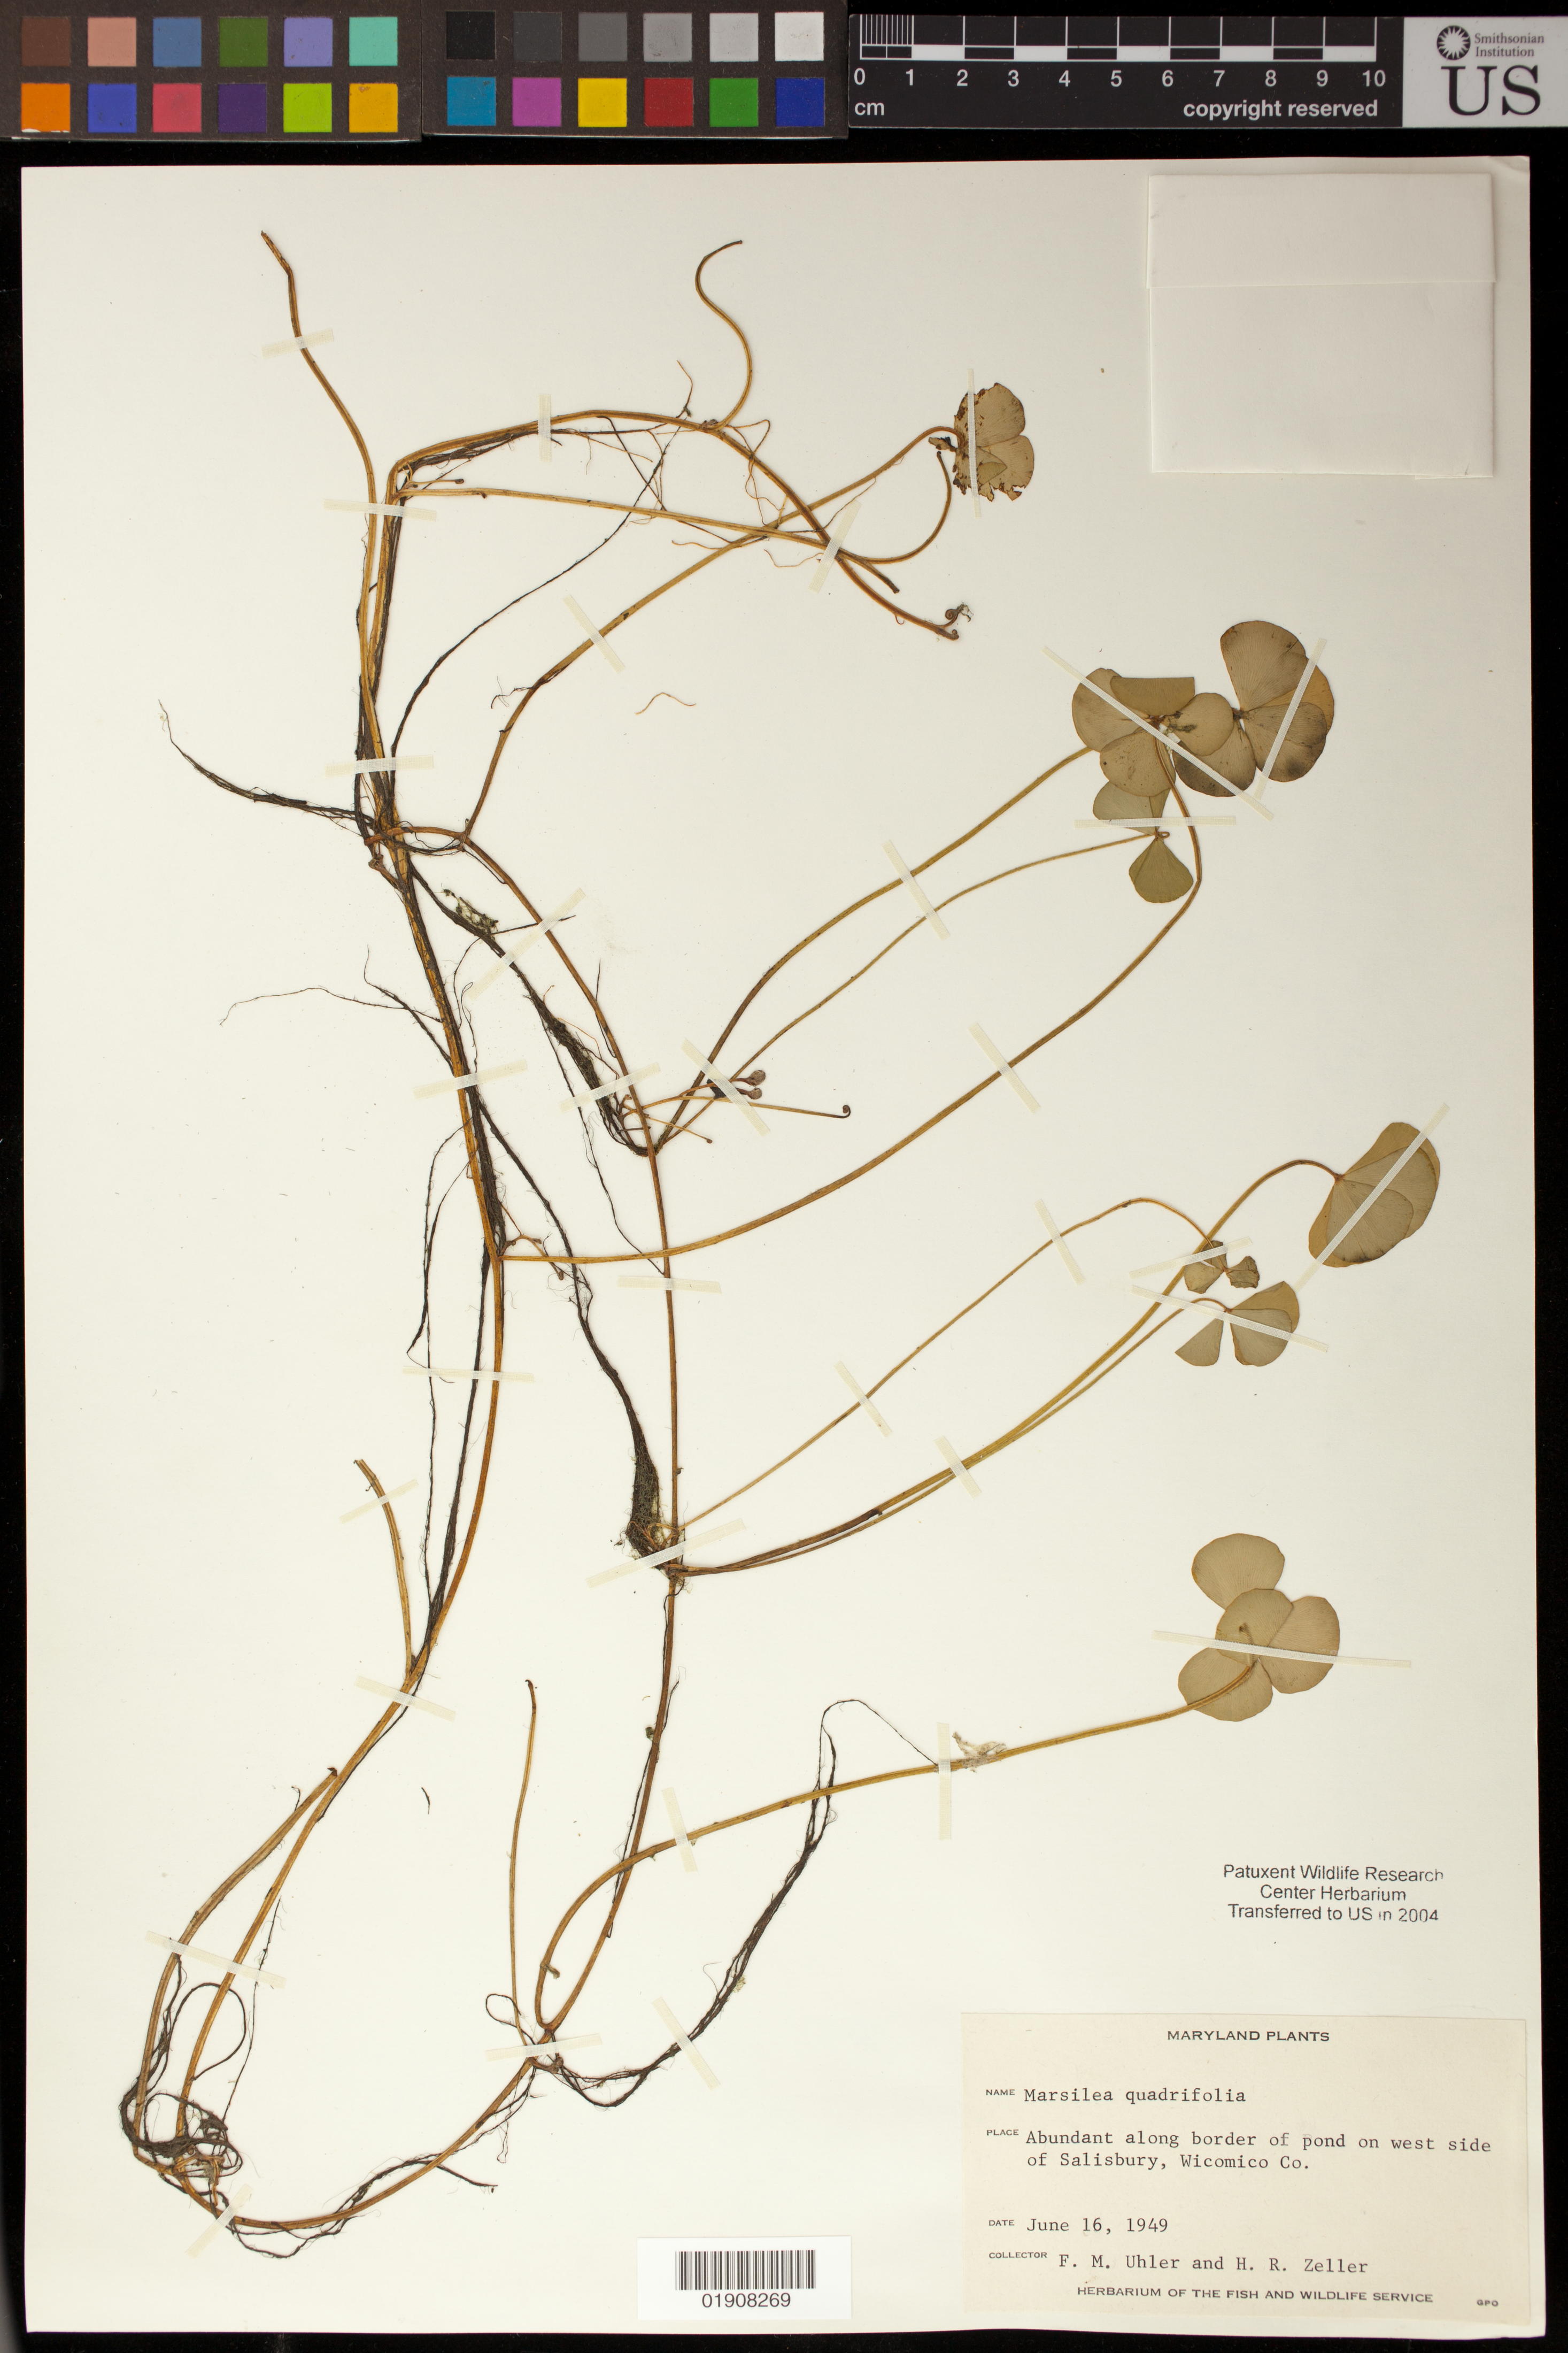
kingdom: Plantae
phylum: Tracheophyta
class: Polypodiopsida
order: Salviniales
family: Marsileaceae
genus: Marsilea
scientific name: Marsilea quadrifolia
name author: L.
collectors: F. M. Uhler & H. Zeller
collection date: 1949-06-16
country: United States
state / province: Maryland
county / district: Wicomico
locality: Abundant along border of pond on west side of Salisbury, Wicomico Co.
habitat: Along border of pond.